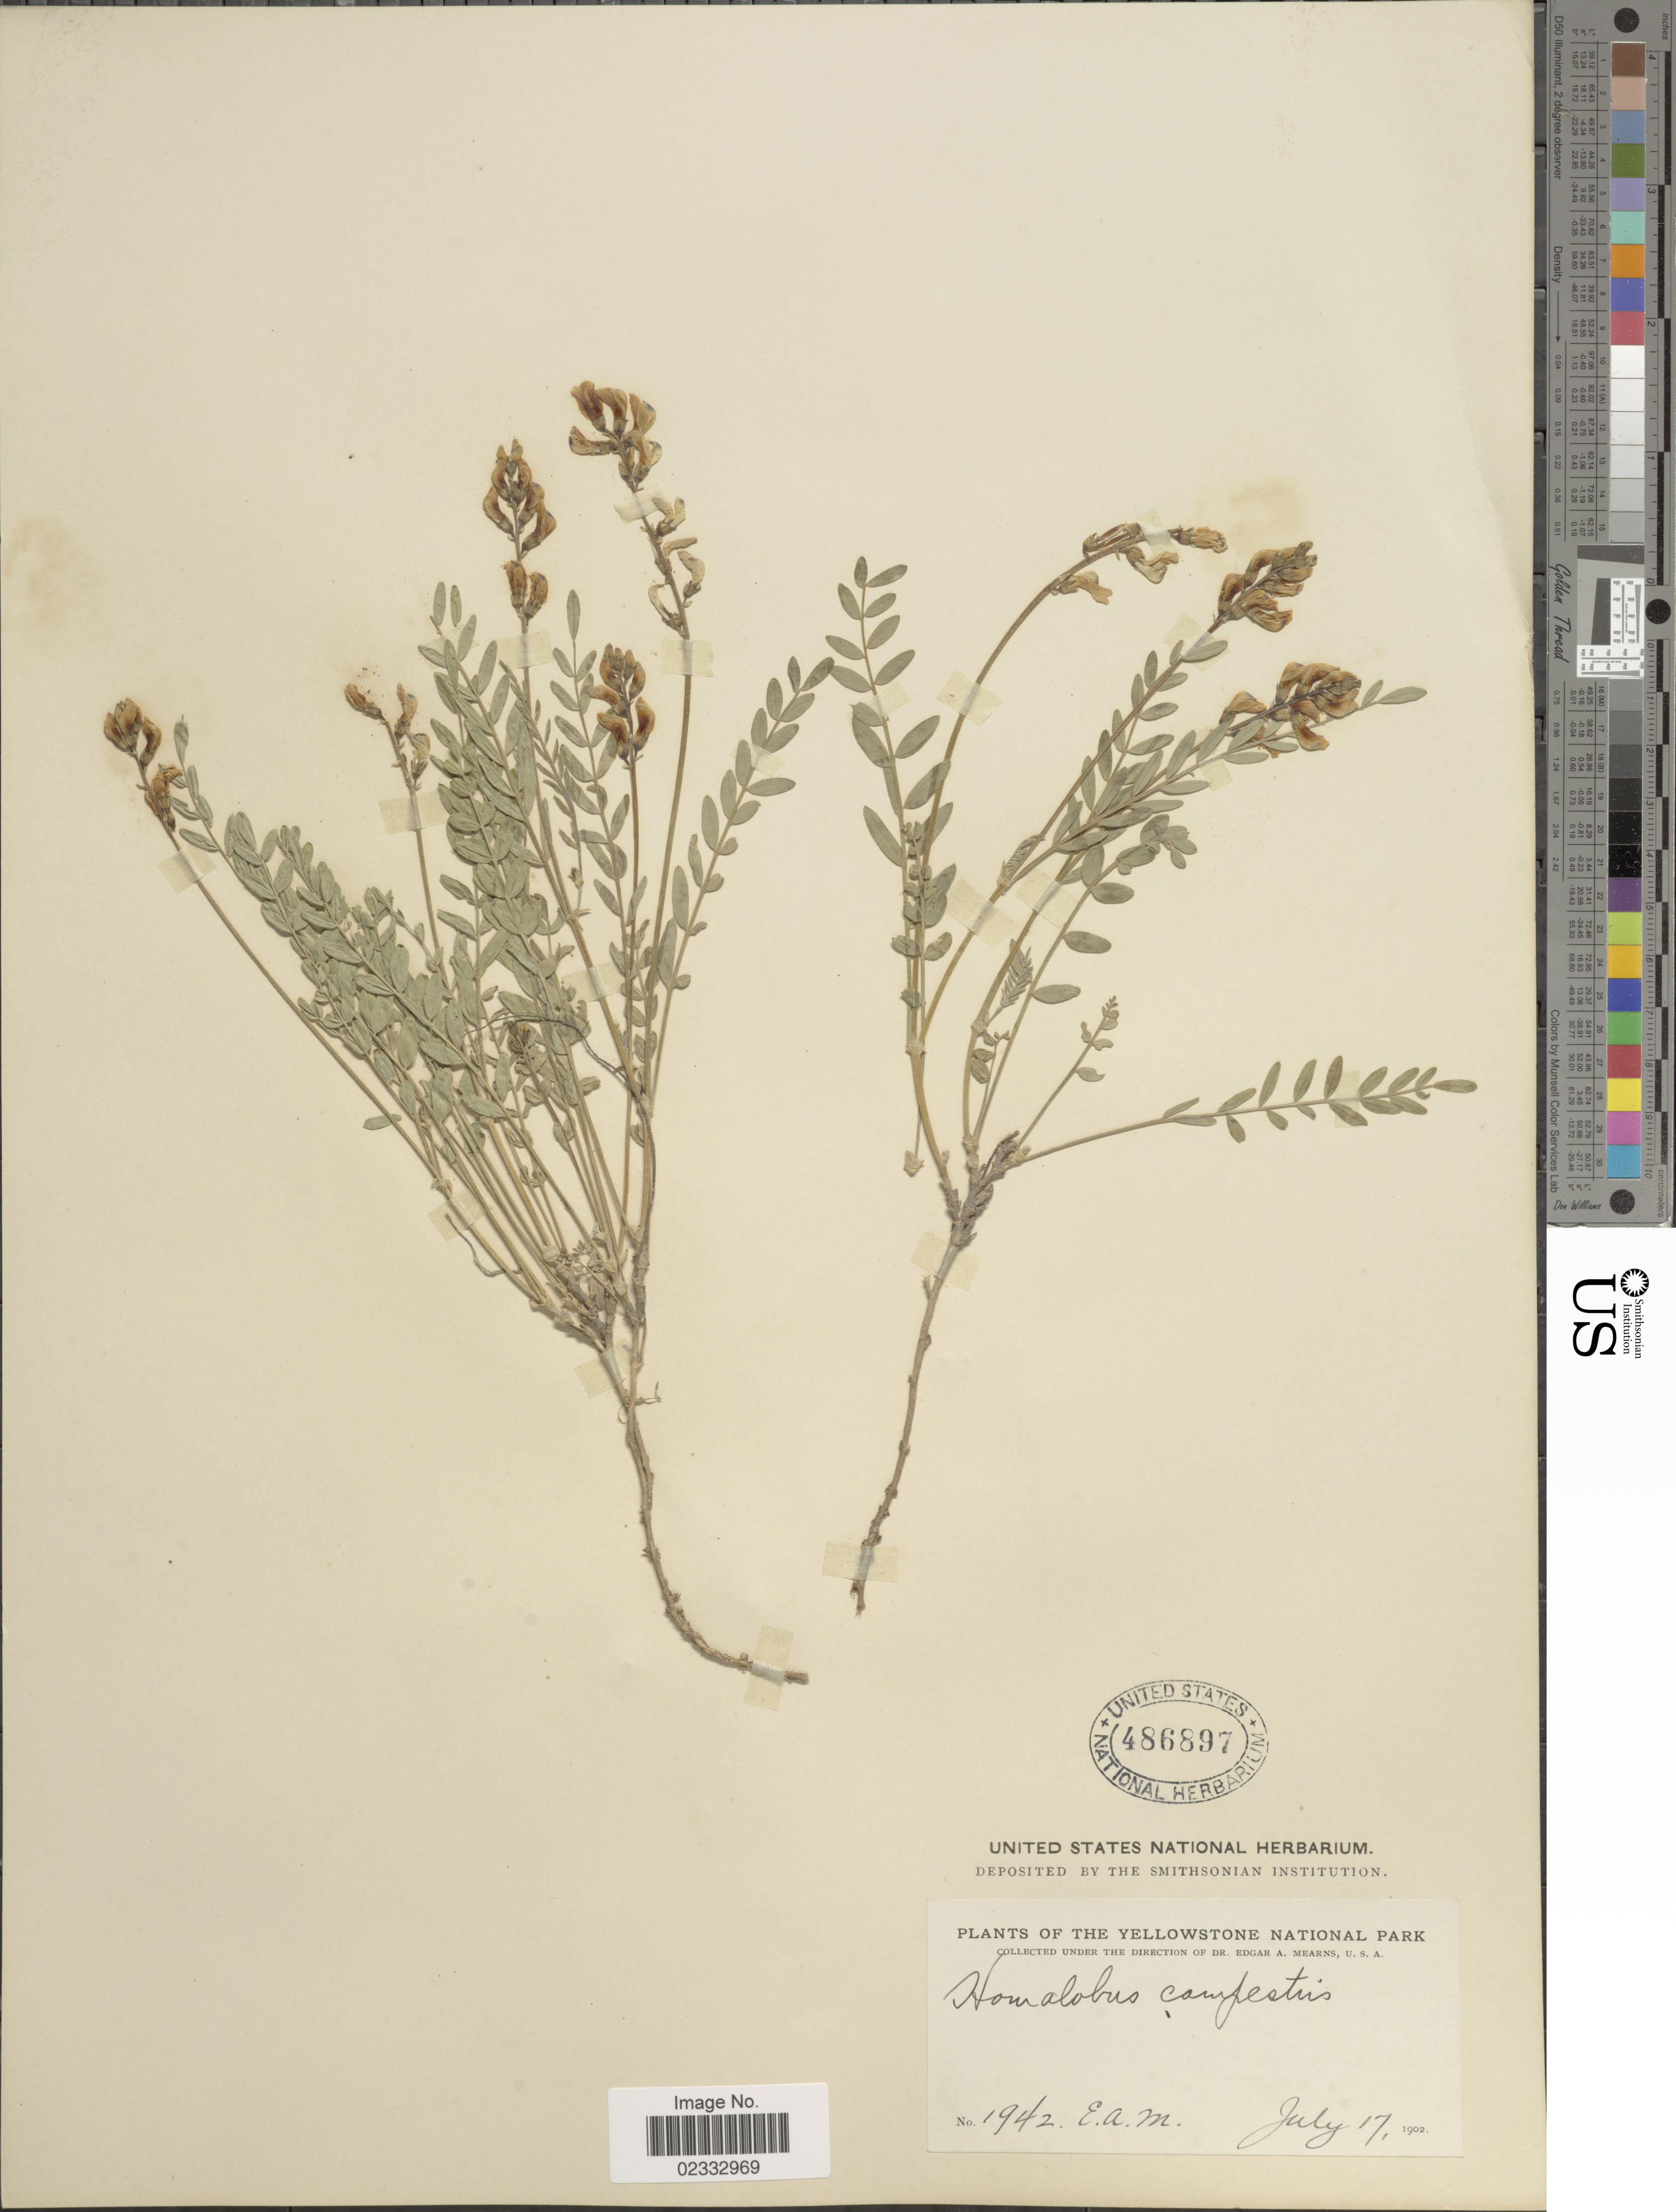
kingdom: Plantae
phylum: Tracheophyta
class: Magnoliopsida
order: Fabales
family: Fabaceae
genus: Astragalus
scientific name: Astragalus miser var. hylophilus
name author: (Rydb.) Barneby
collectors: E. A. Mearns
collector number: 1942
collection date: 1902-07-17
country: United States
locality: Yellowstone National Park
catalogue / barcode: US 486897